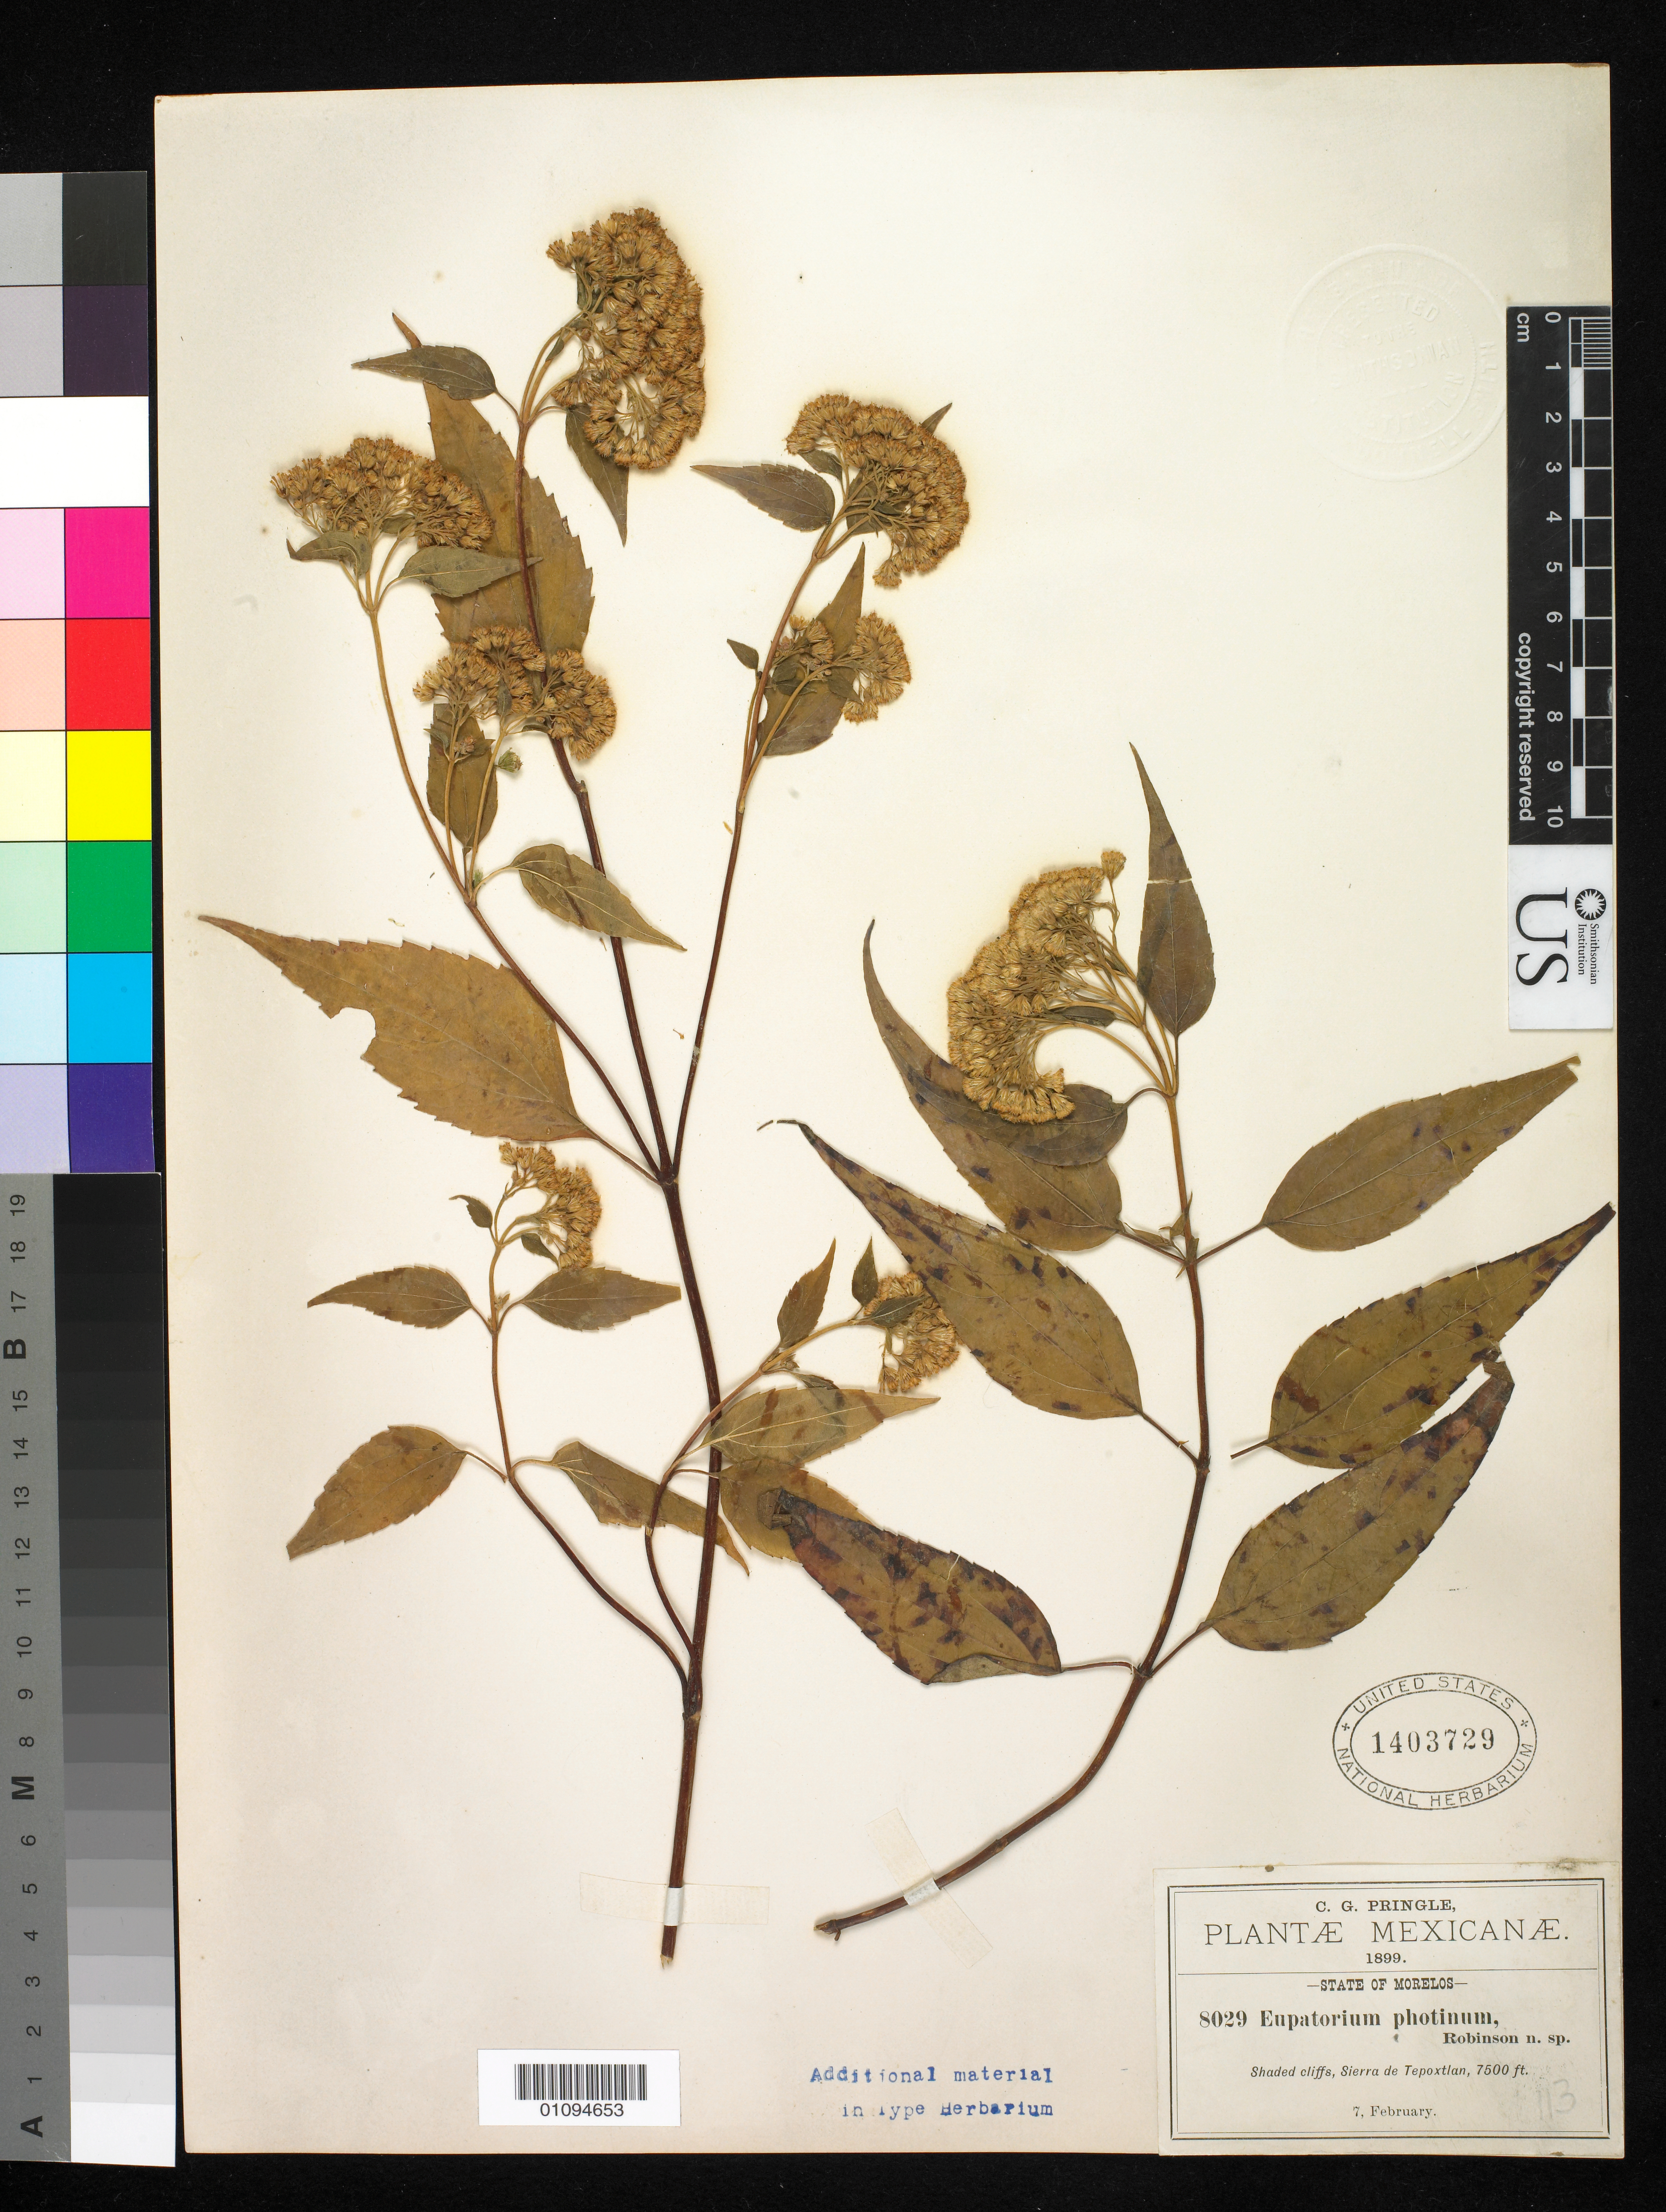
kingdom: Plantae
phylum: Tracheophyta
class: Magnoliopsida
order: Asterales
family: Asteraceae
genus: Eupatorium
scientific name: Eupatorium photinum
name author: B.L. Rob.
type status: Isotype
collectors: C. G. Pringle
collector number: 8029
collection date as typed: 07 Feb 1899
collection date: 1899-02-07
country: Mexico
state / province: Morelos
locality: Sierra de Tepoxtlan.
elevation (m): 2300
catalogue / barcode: US 1403729